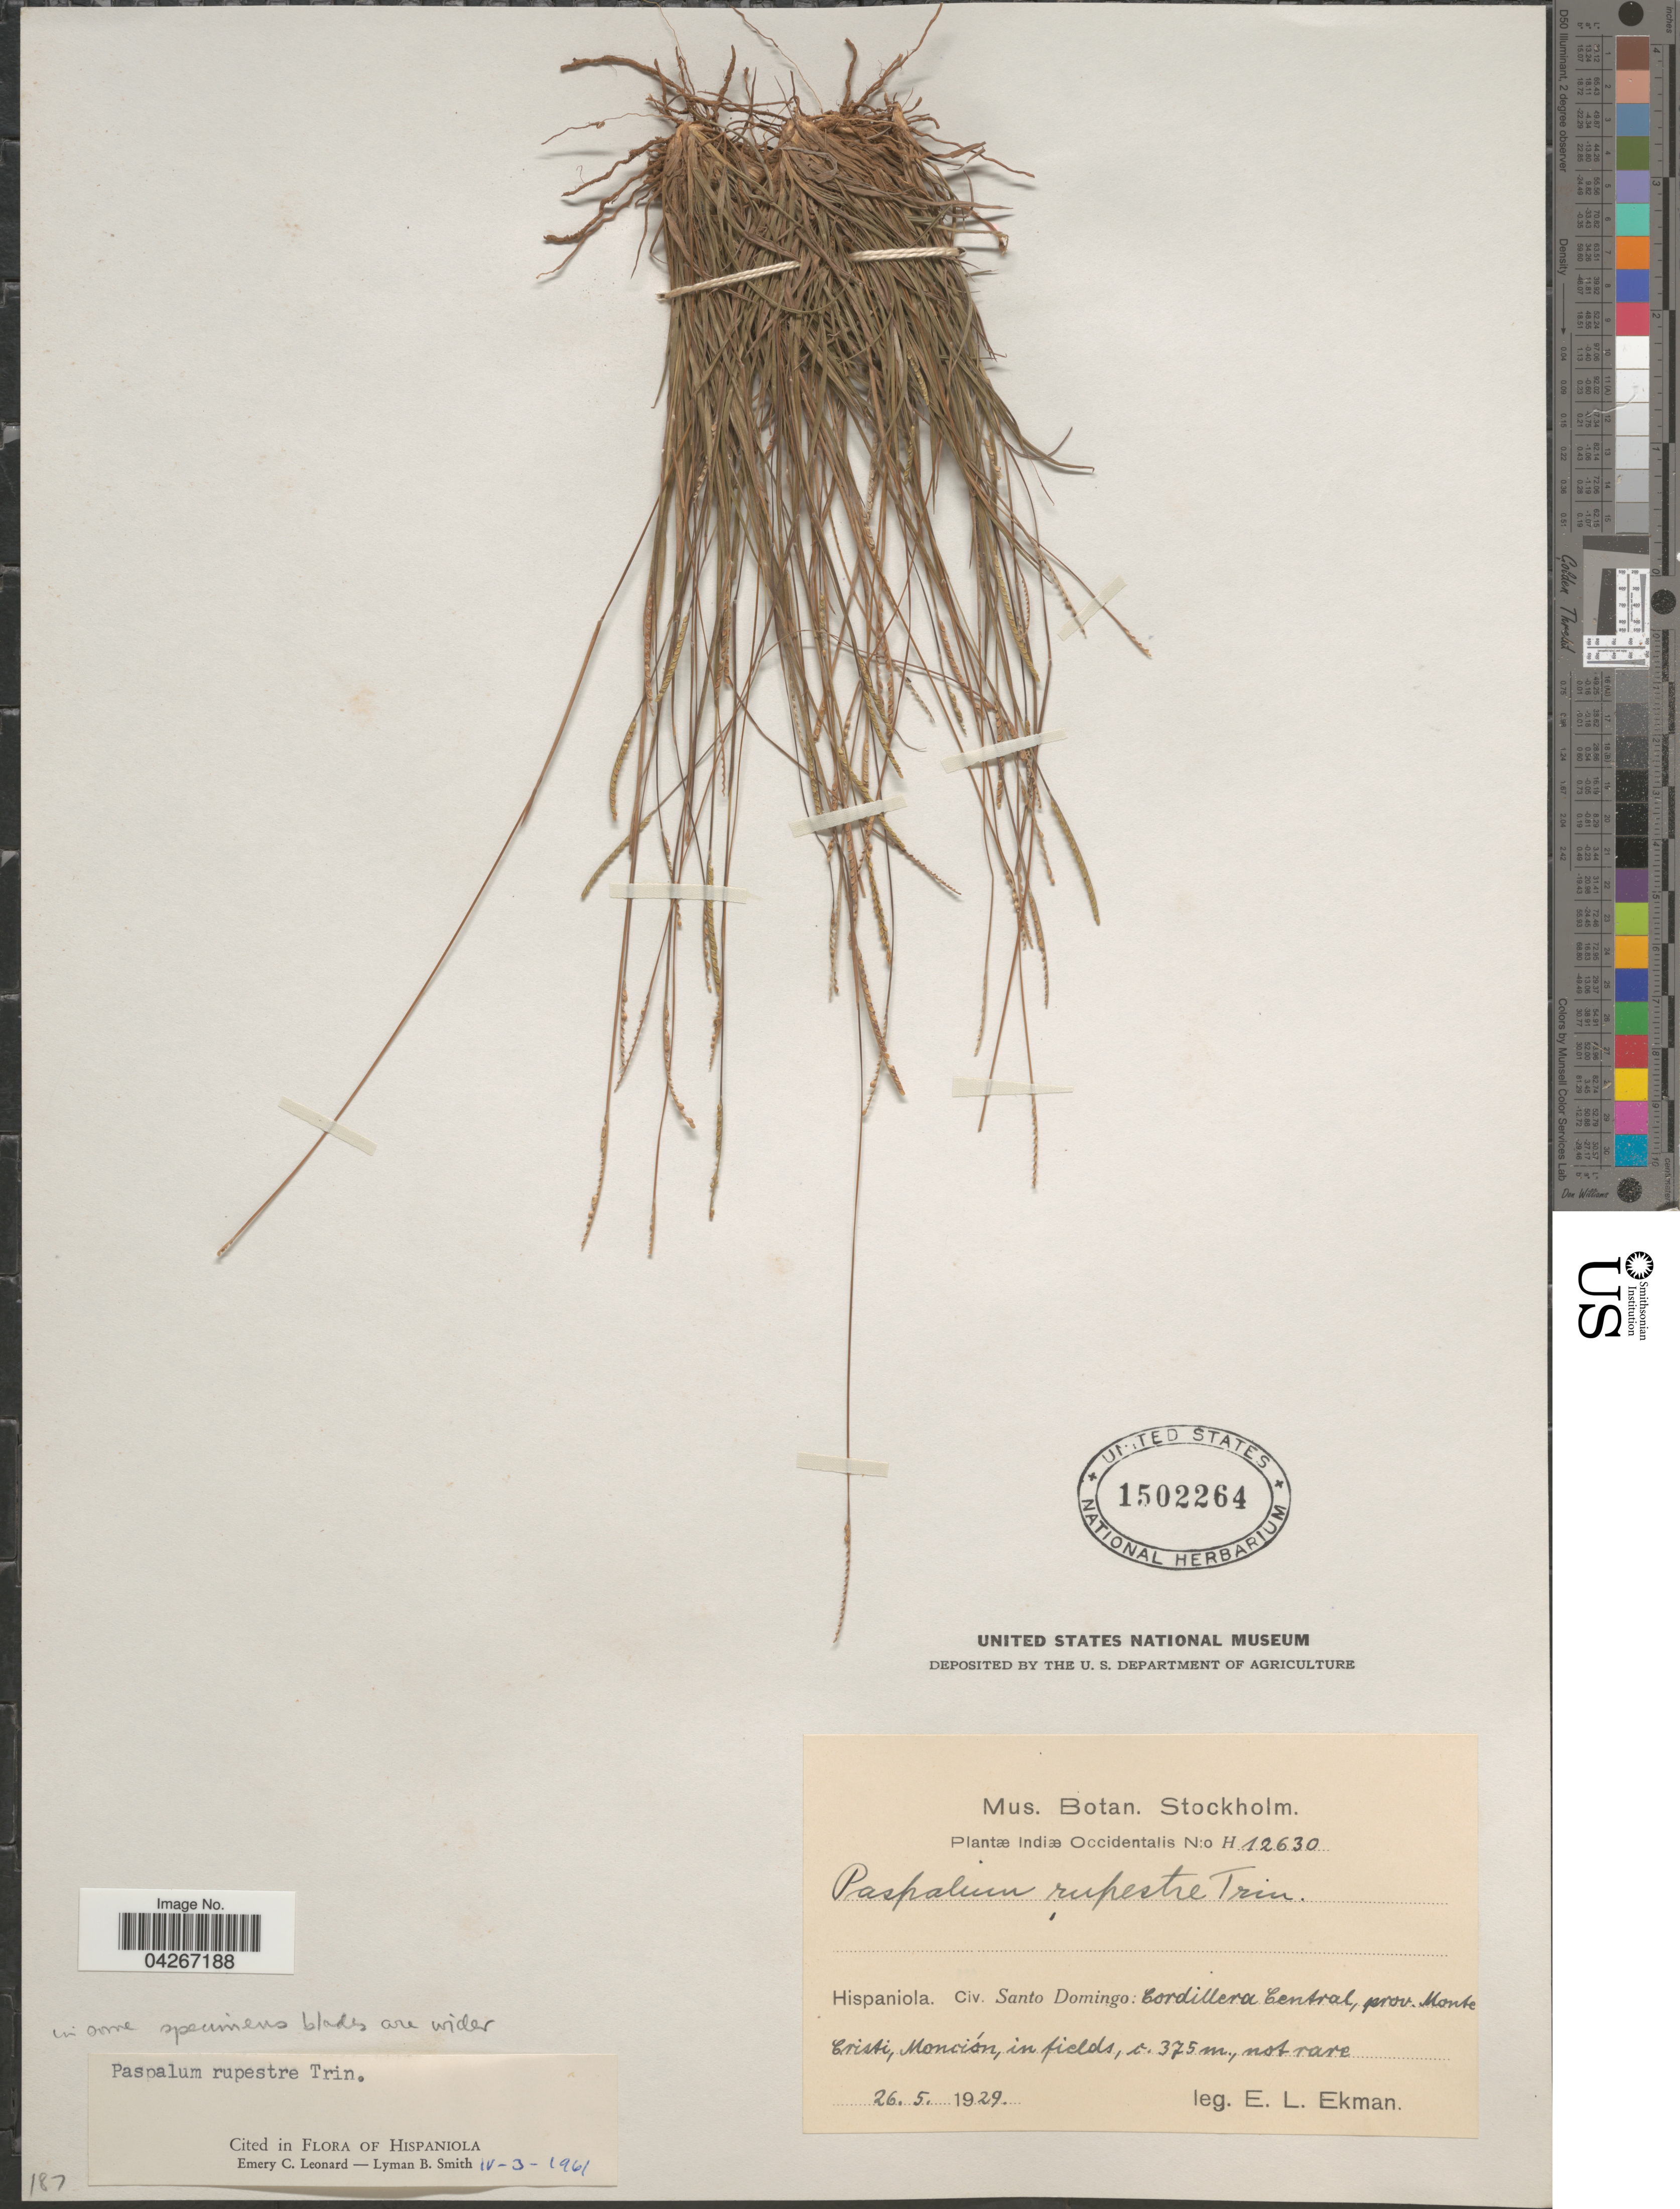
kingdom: Plantae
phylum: Tracheophyta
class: Liliopsida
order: Poales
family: Poaceae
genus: Paspalum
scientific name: Paspalum rupestre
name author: Trin.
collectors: E. L. Ekman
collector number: H12630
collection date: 1929-05-26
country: Dominican Republic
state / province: Monte Cristi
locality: Indiæ Occidentalis. Hispaniola. Civ. Santo Domingo: Cordillera Central, Monción, in fields.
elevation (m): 375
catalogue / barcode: US 1502264